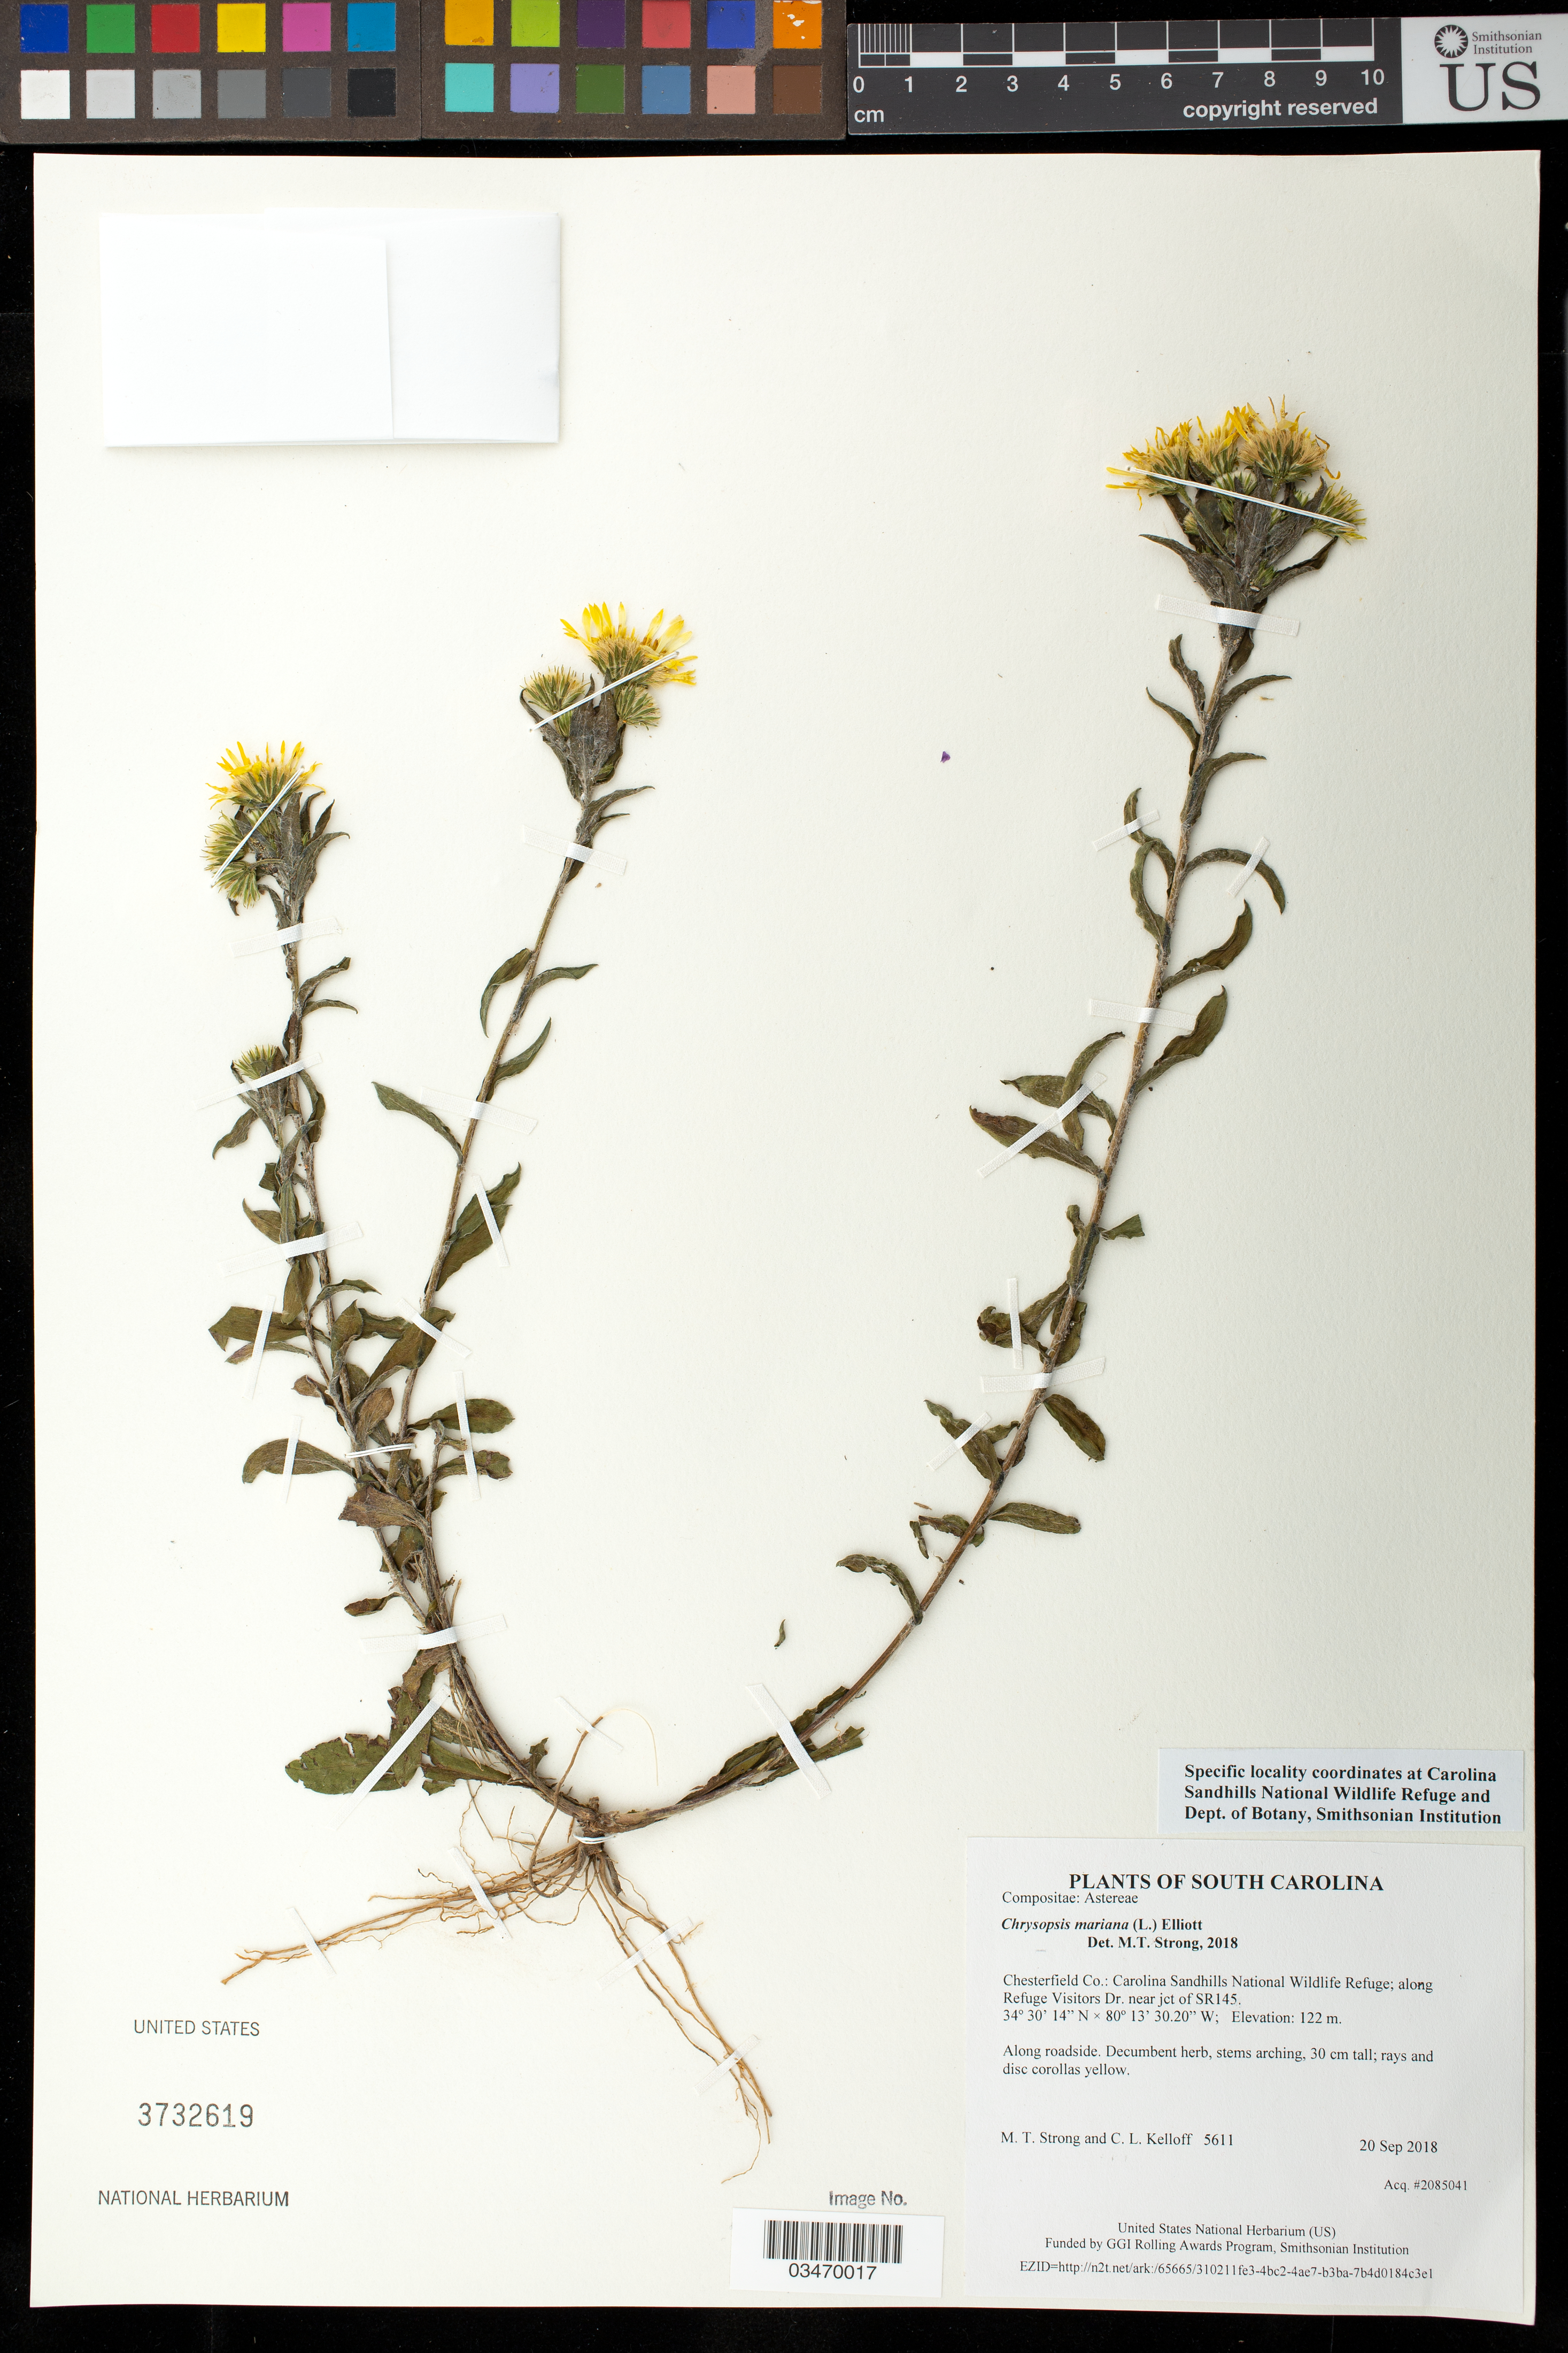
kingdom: Plantae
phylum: Tracheophyta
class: Magnoliopsida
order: Asterales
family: Asteraceae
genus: Chrysopsis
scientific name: Chrysopsis mariana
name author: (L.) Elliott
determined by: Strong, M. T., (US), Smithsonian Institution - National Museum of Natural History (UNITED STATES)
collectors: M. T. Strong & C. L. Kelloff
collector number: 5611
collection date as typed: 20 Sep 2018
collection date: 2018-09-20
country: United States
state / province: South Carolina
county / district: Chesterfield Co.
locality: Carolina Sandhills National Wildlife Refuge; along Refuge Visitors Dr. near jct of SR145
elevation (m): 122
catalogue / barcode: US 3732619